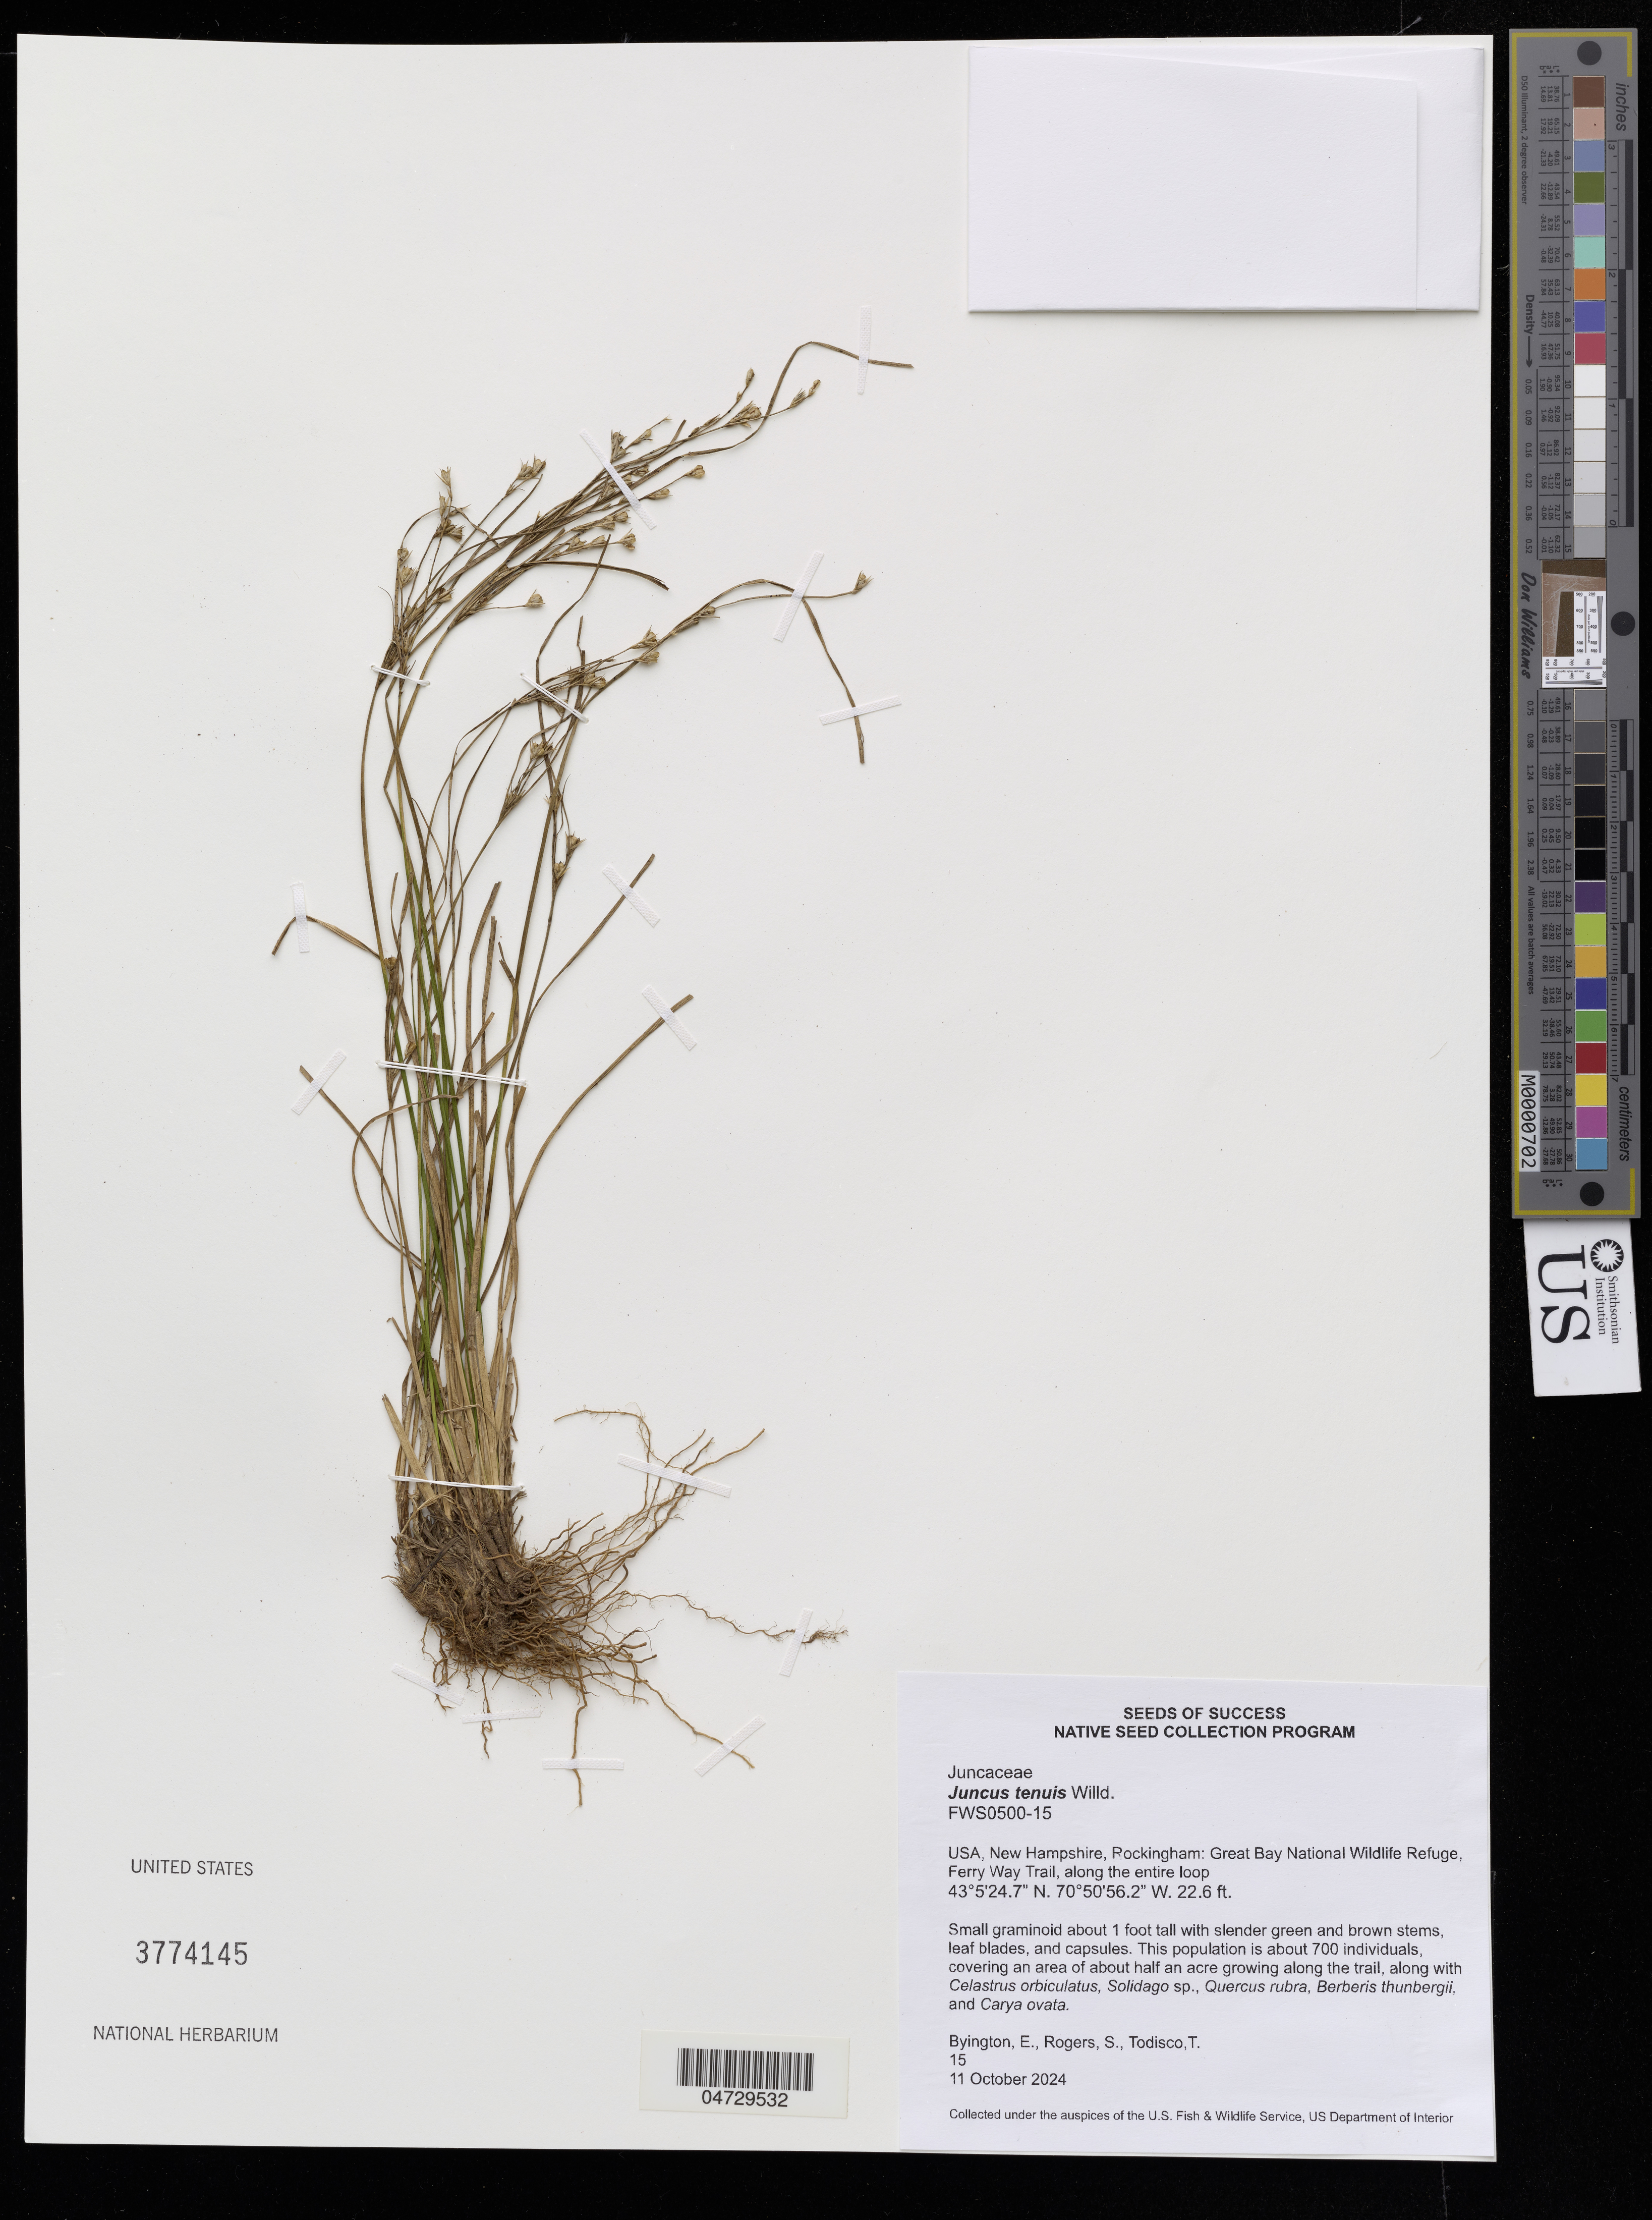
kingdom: Plantae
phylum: Tracheophyta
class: Liliopsida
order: Poales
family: Juncaceae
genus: Juncus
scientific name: Juncus tenuis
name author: Willd.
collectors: E. Byington, S. Rogers & T. Todisco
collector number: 15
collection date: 2024-10-11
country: United States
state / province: New Hampshire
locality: Hampshire, Rockingham: Great Bay National Wildlife Refuge, Ferry Way Trail, along the entire loop.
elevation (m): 6.9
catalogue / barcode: US 3774145